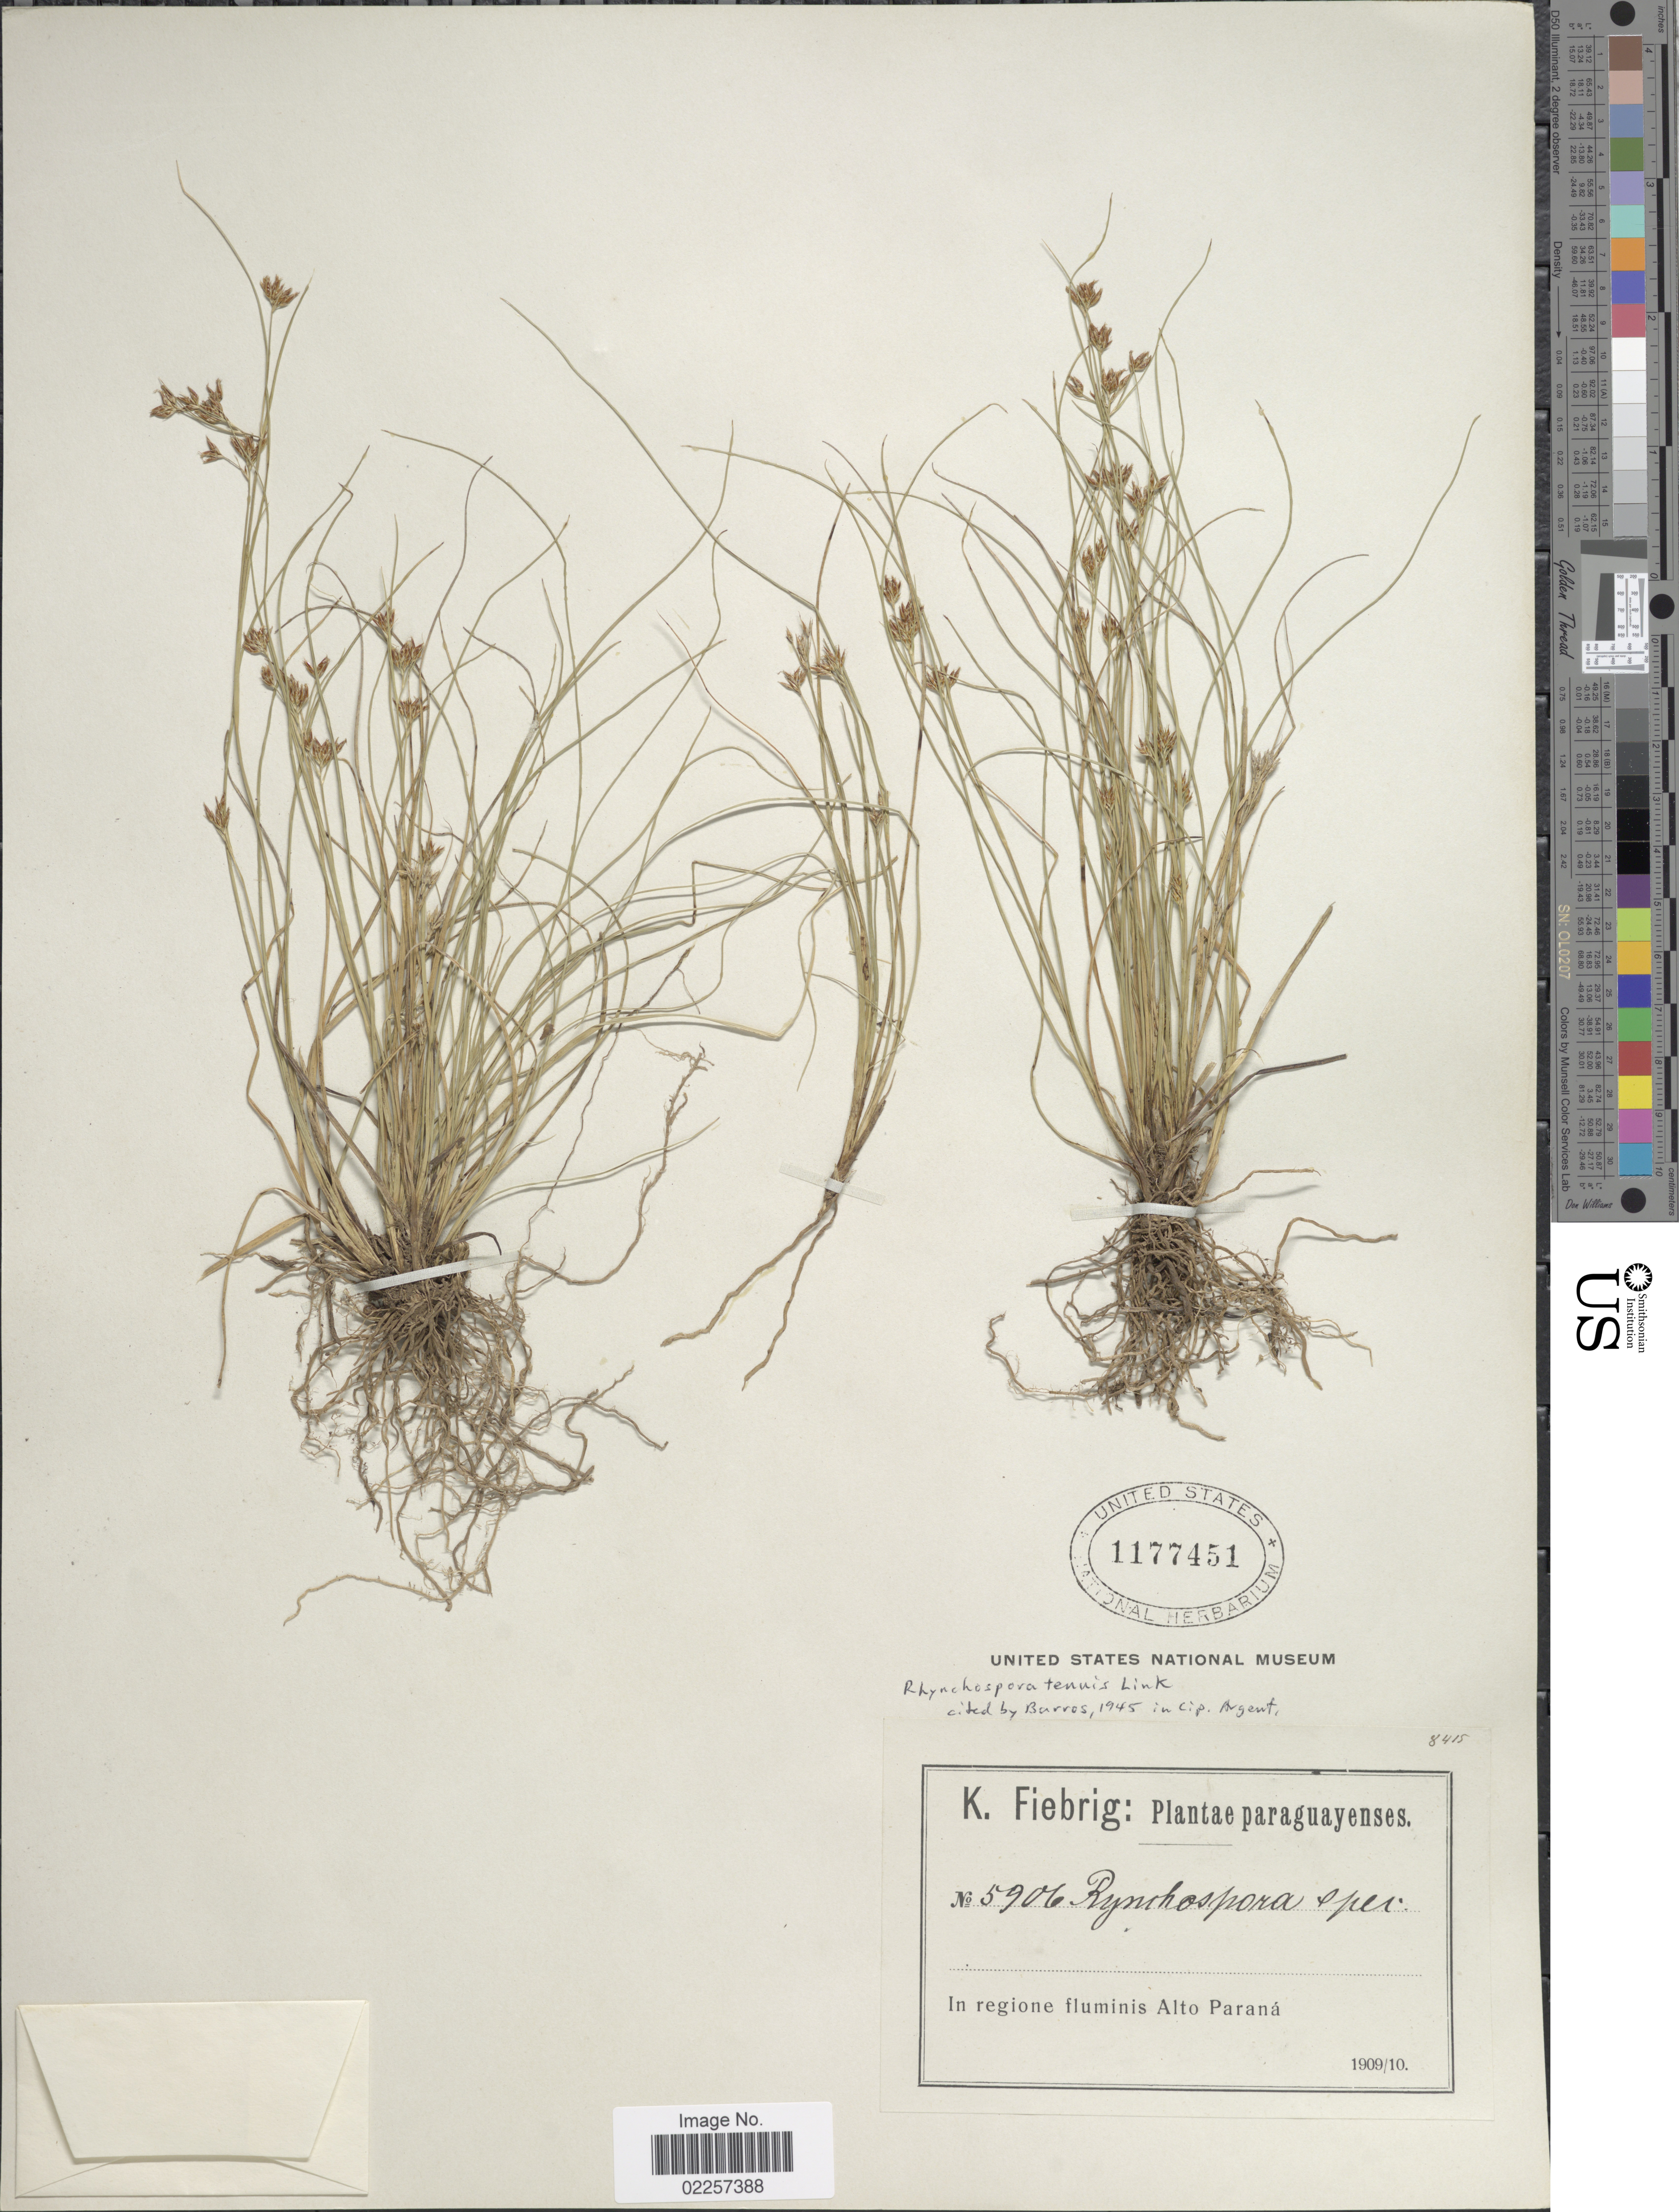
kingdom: Plantae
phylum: Tracheophyta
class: Liliopsida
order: Poales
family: Cyperaceae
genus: Rhynchospora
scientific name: Rhynchospora tenuis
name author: Link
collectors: K. Fiebrig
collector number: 5906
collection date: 1909/1910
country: Paraguay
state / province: Alto Parana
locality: In regione fluminis Alto Parana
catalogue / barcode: US 1177451